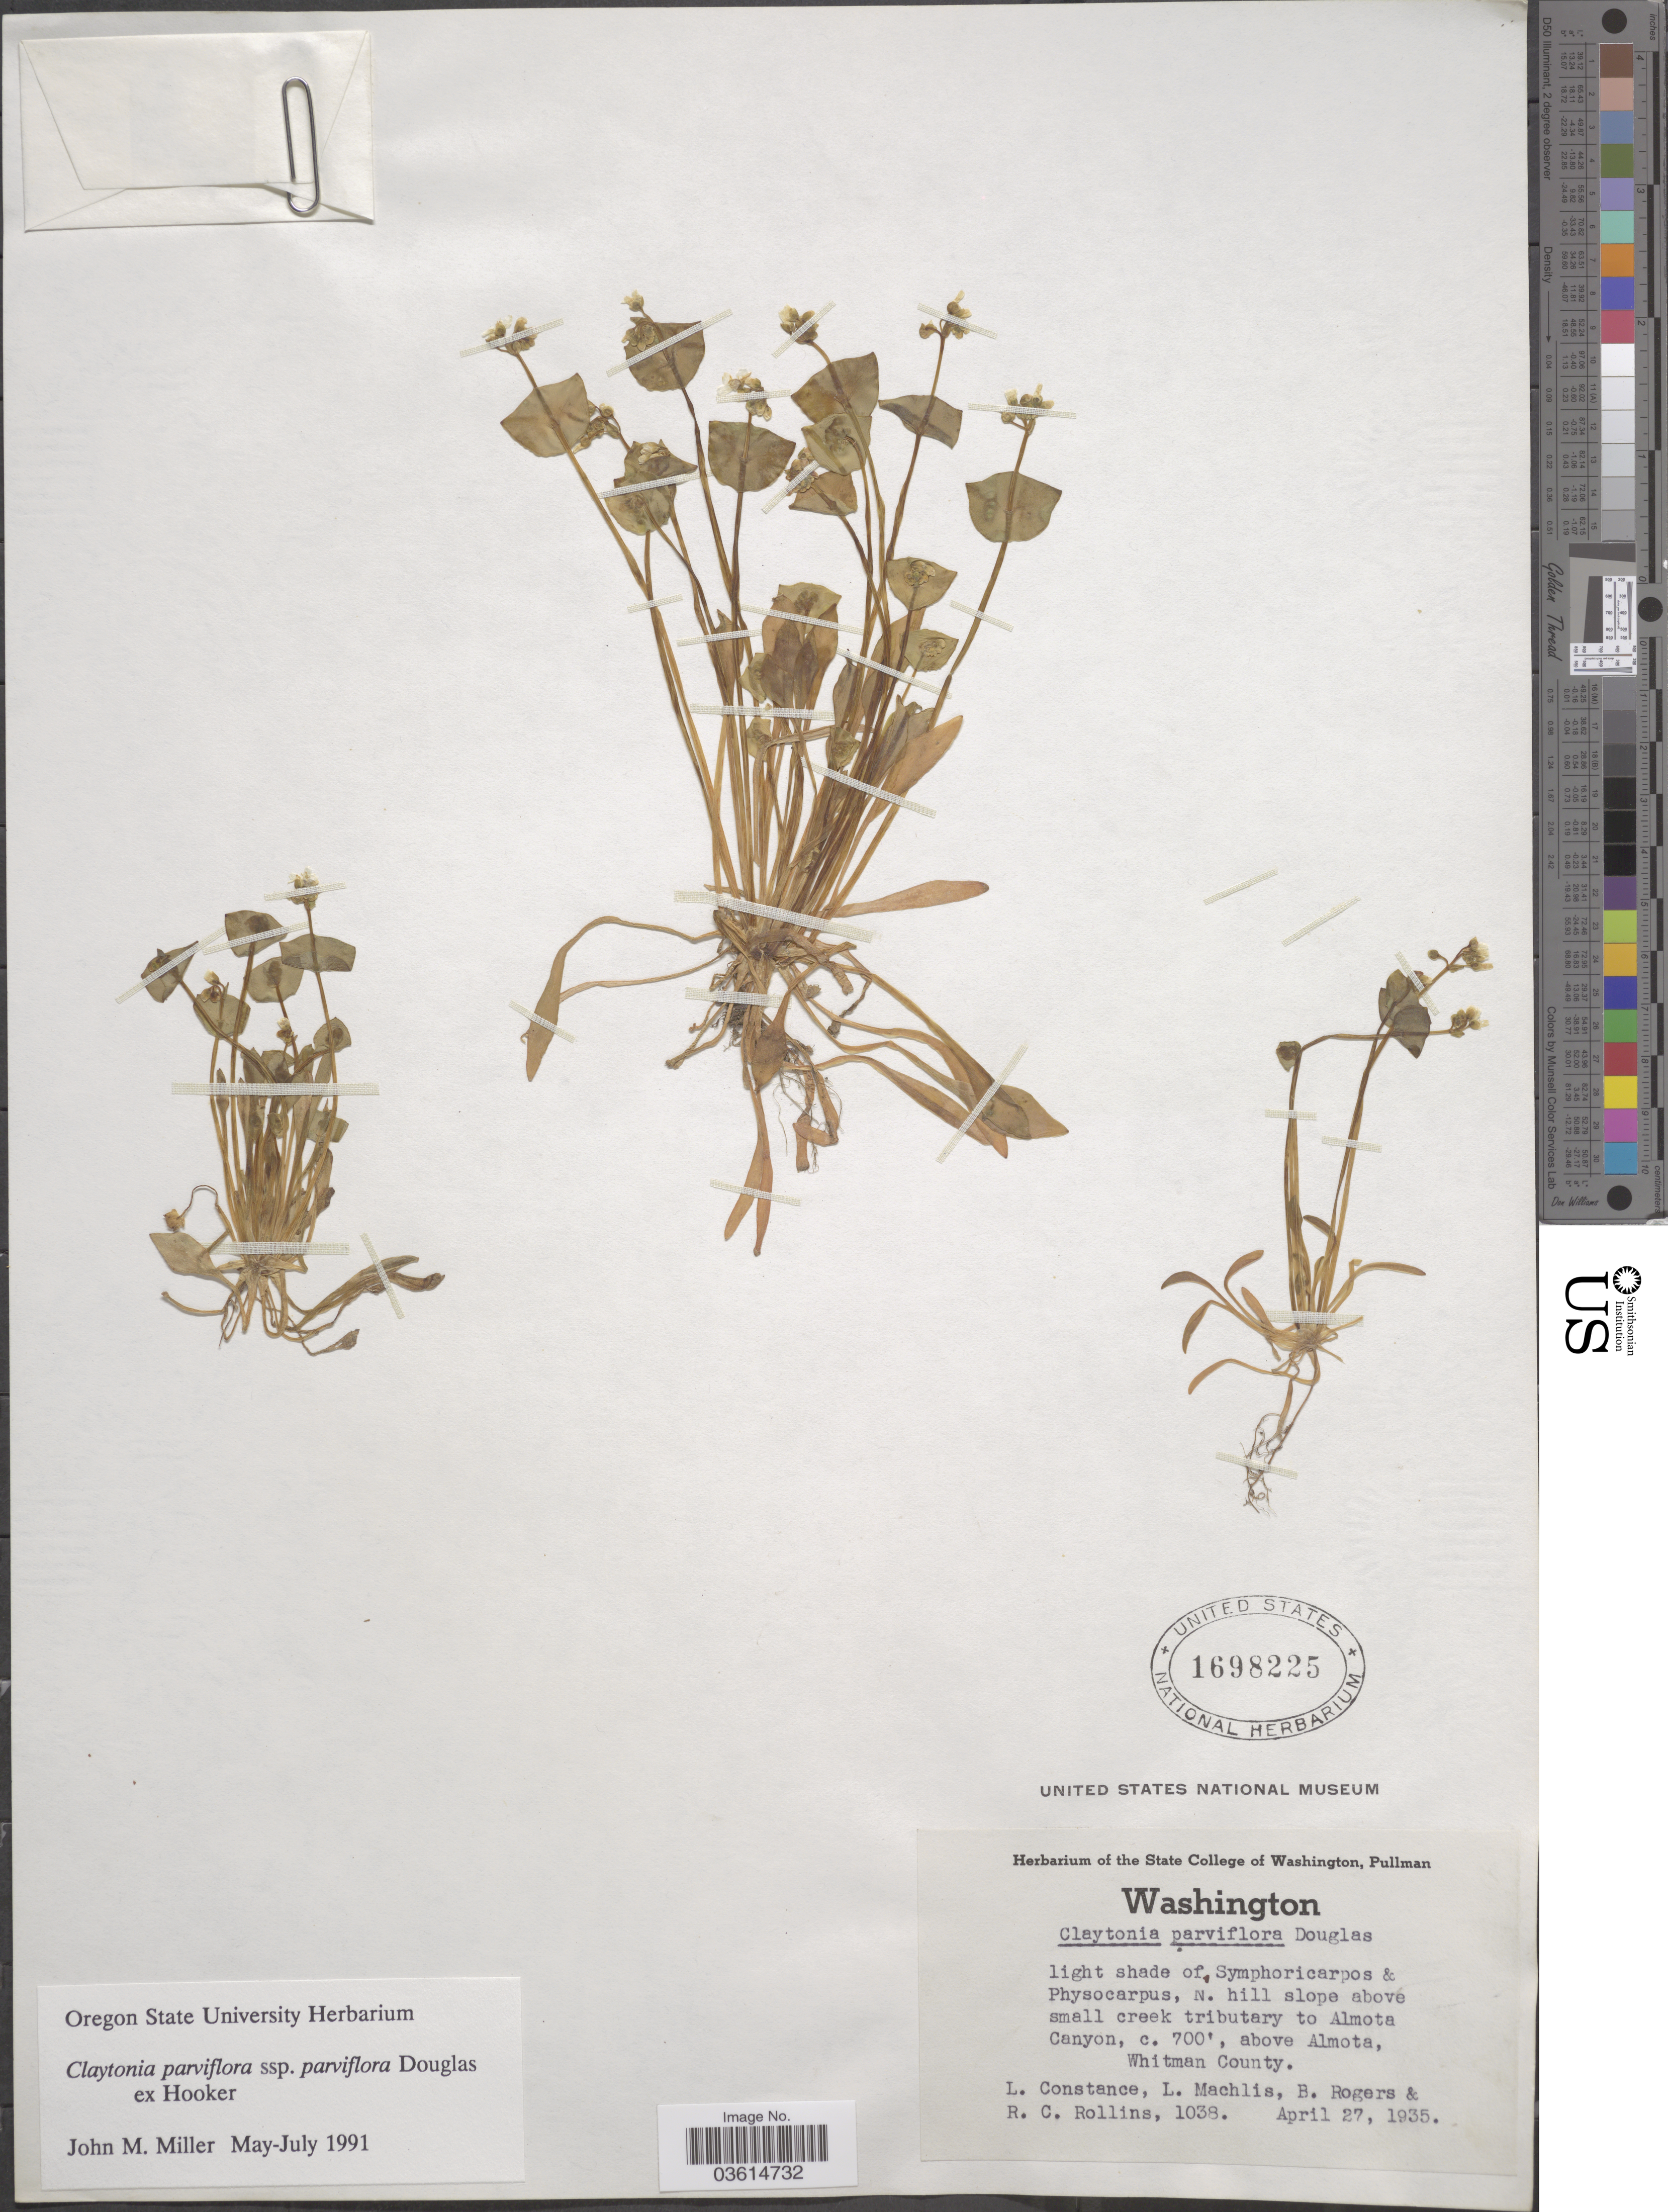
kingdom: Plantae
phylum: Tracheophyta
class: Magnoliopsida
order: Caryophyllales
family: Montiaceae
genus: Claytonia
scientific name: Claytonia parviflora subsp. parviflora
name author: Douglas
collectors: L. Constance, L. Machlis, B. Rogers & R. C. Rollins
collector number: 1038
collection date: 1935-04-27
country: United States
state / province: Washington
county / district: Whitman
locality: N. hill slope above small creek tributary to Almota Canyon, above Almota, Whitman County.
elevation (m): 213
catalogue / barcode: US 1698225